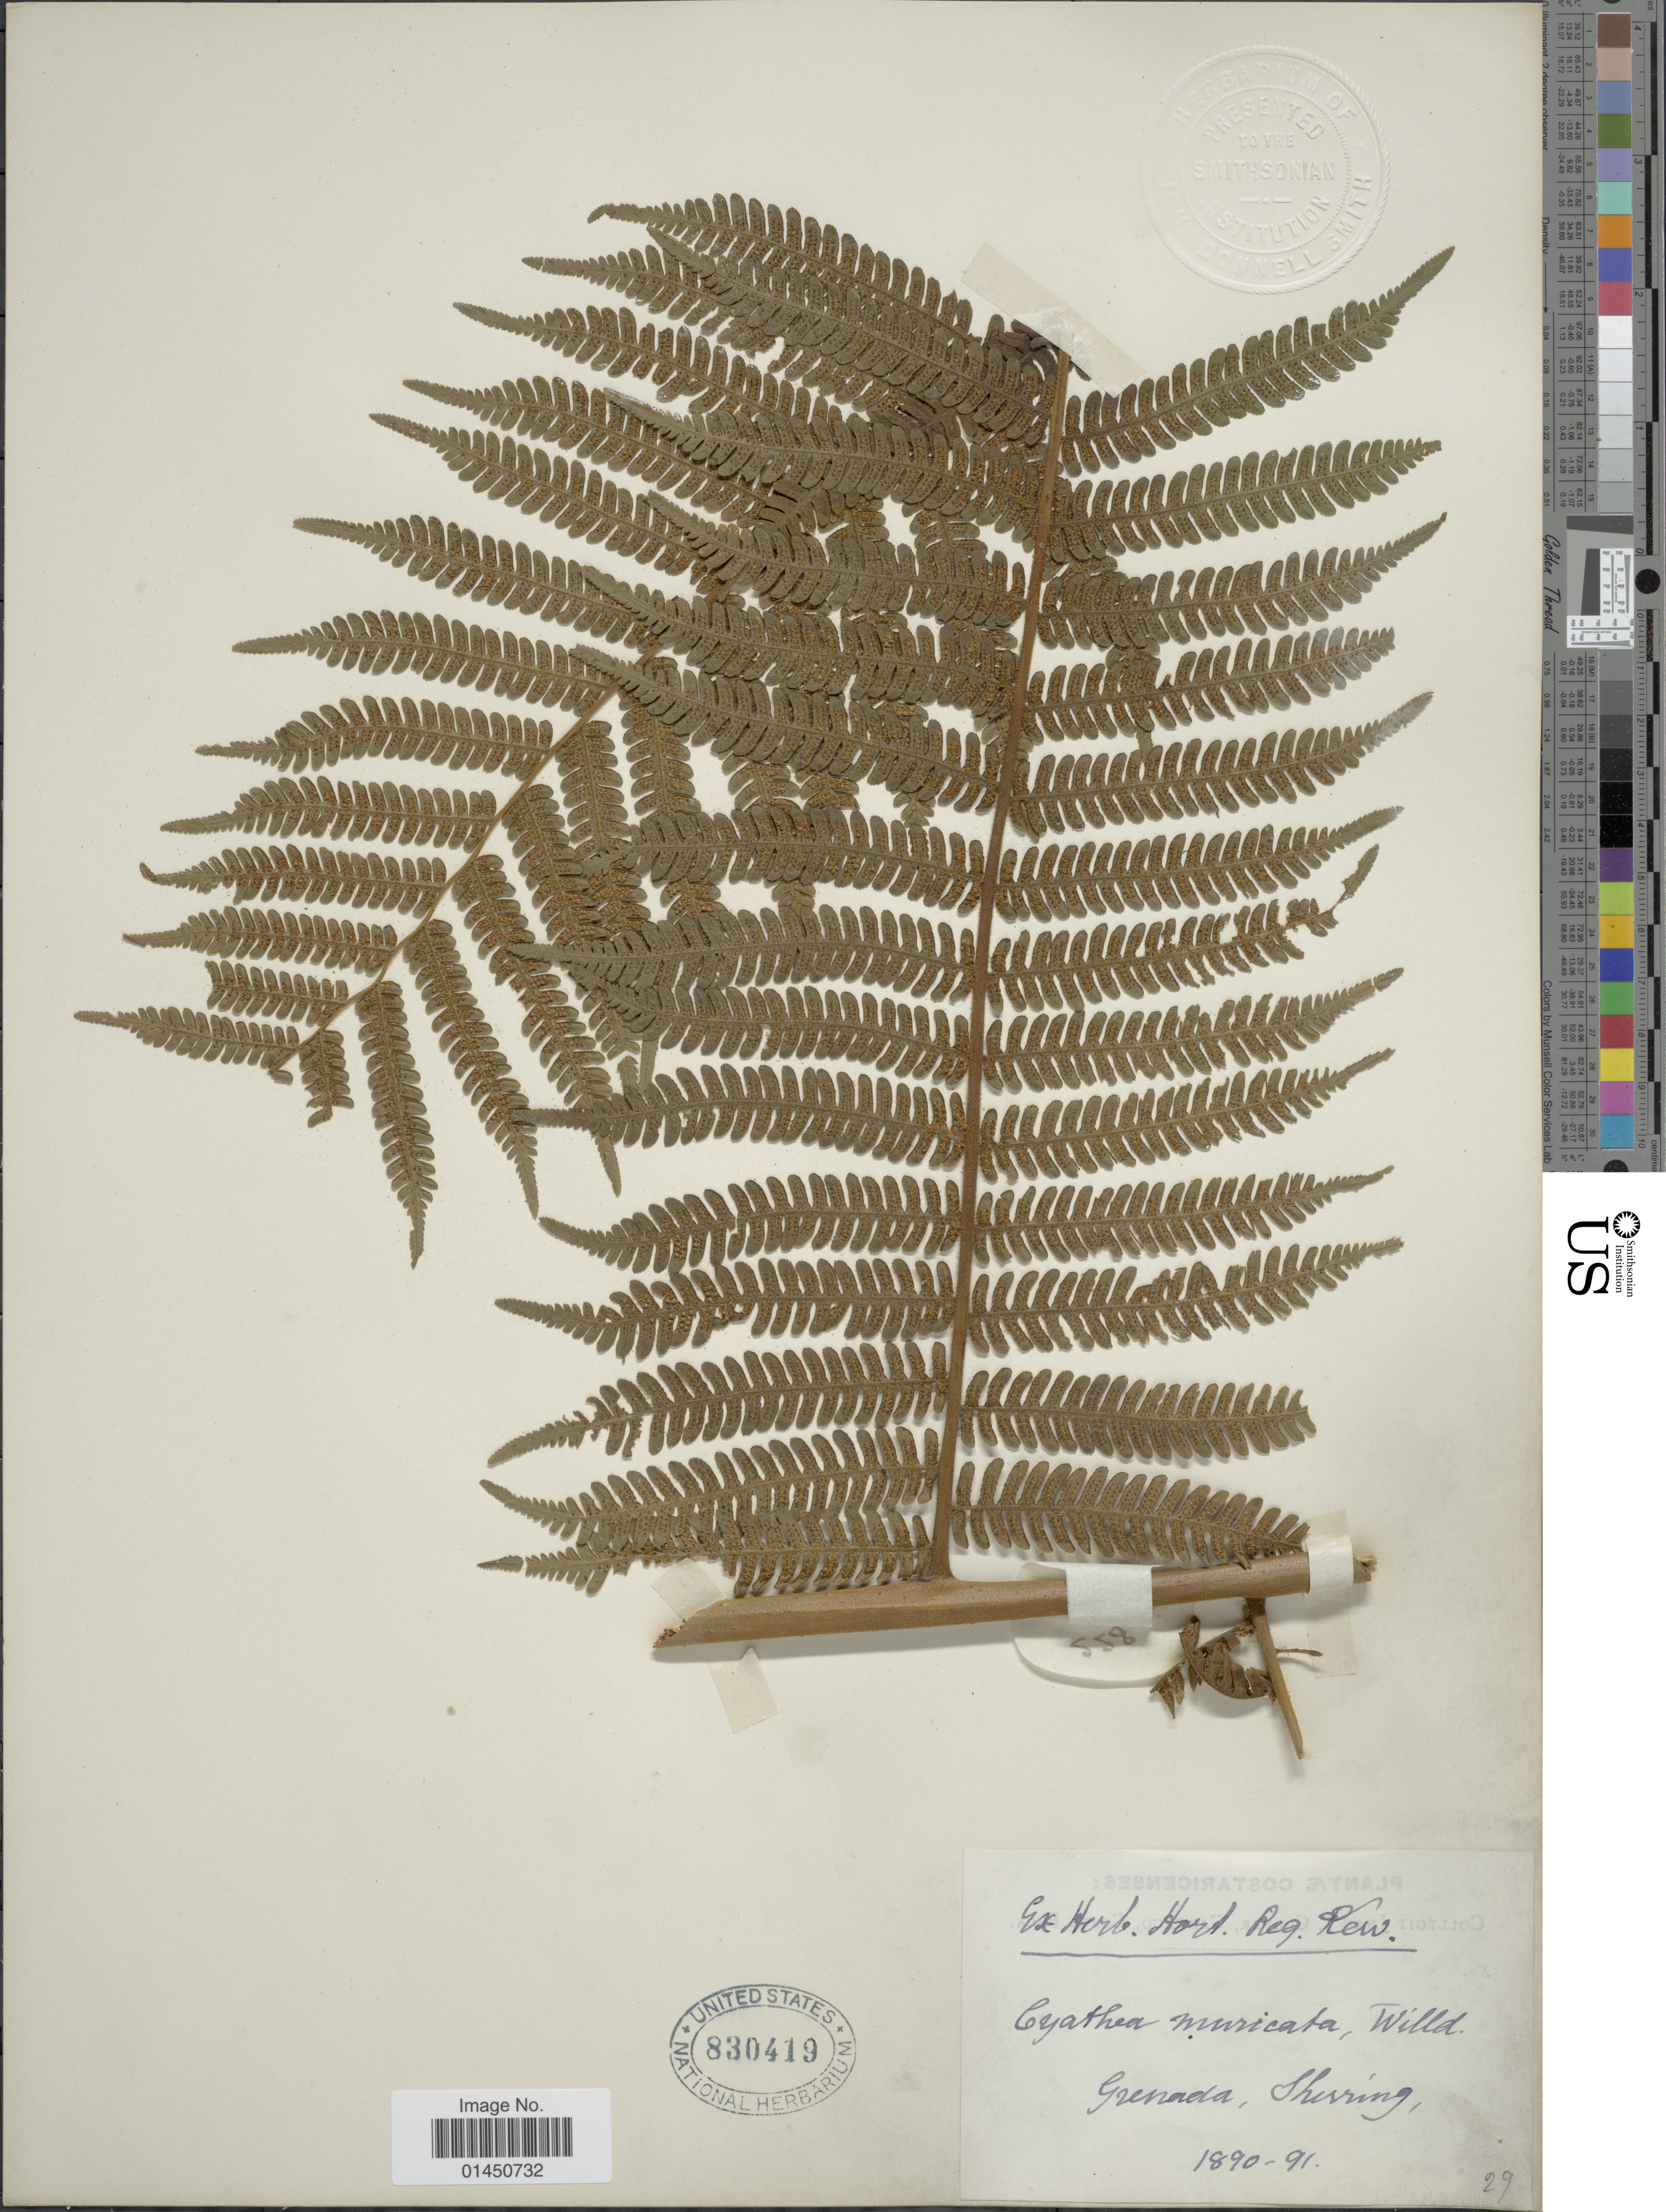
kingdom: Plantae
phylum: Tracheophyta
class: Polypodiopsida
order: Cyatheales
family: Cyatheaceae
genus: Cyathea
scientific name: Cyathea tenera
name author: (J. Sm. ex Hook.) T. Moore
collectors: Sherring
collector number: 29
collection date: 1890/1891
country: Grenada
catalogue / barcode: US 830419